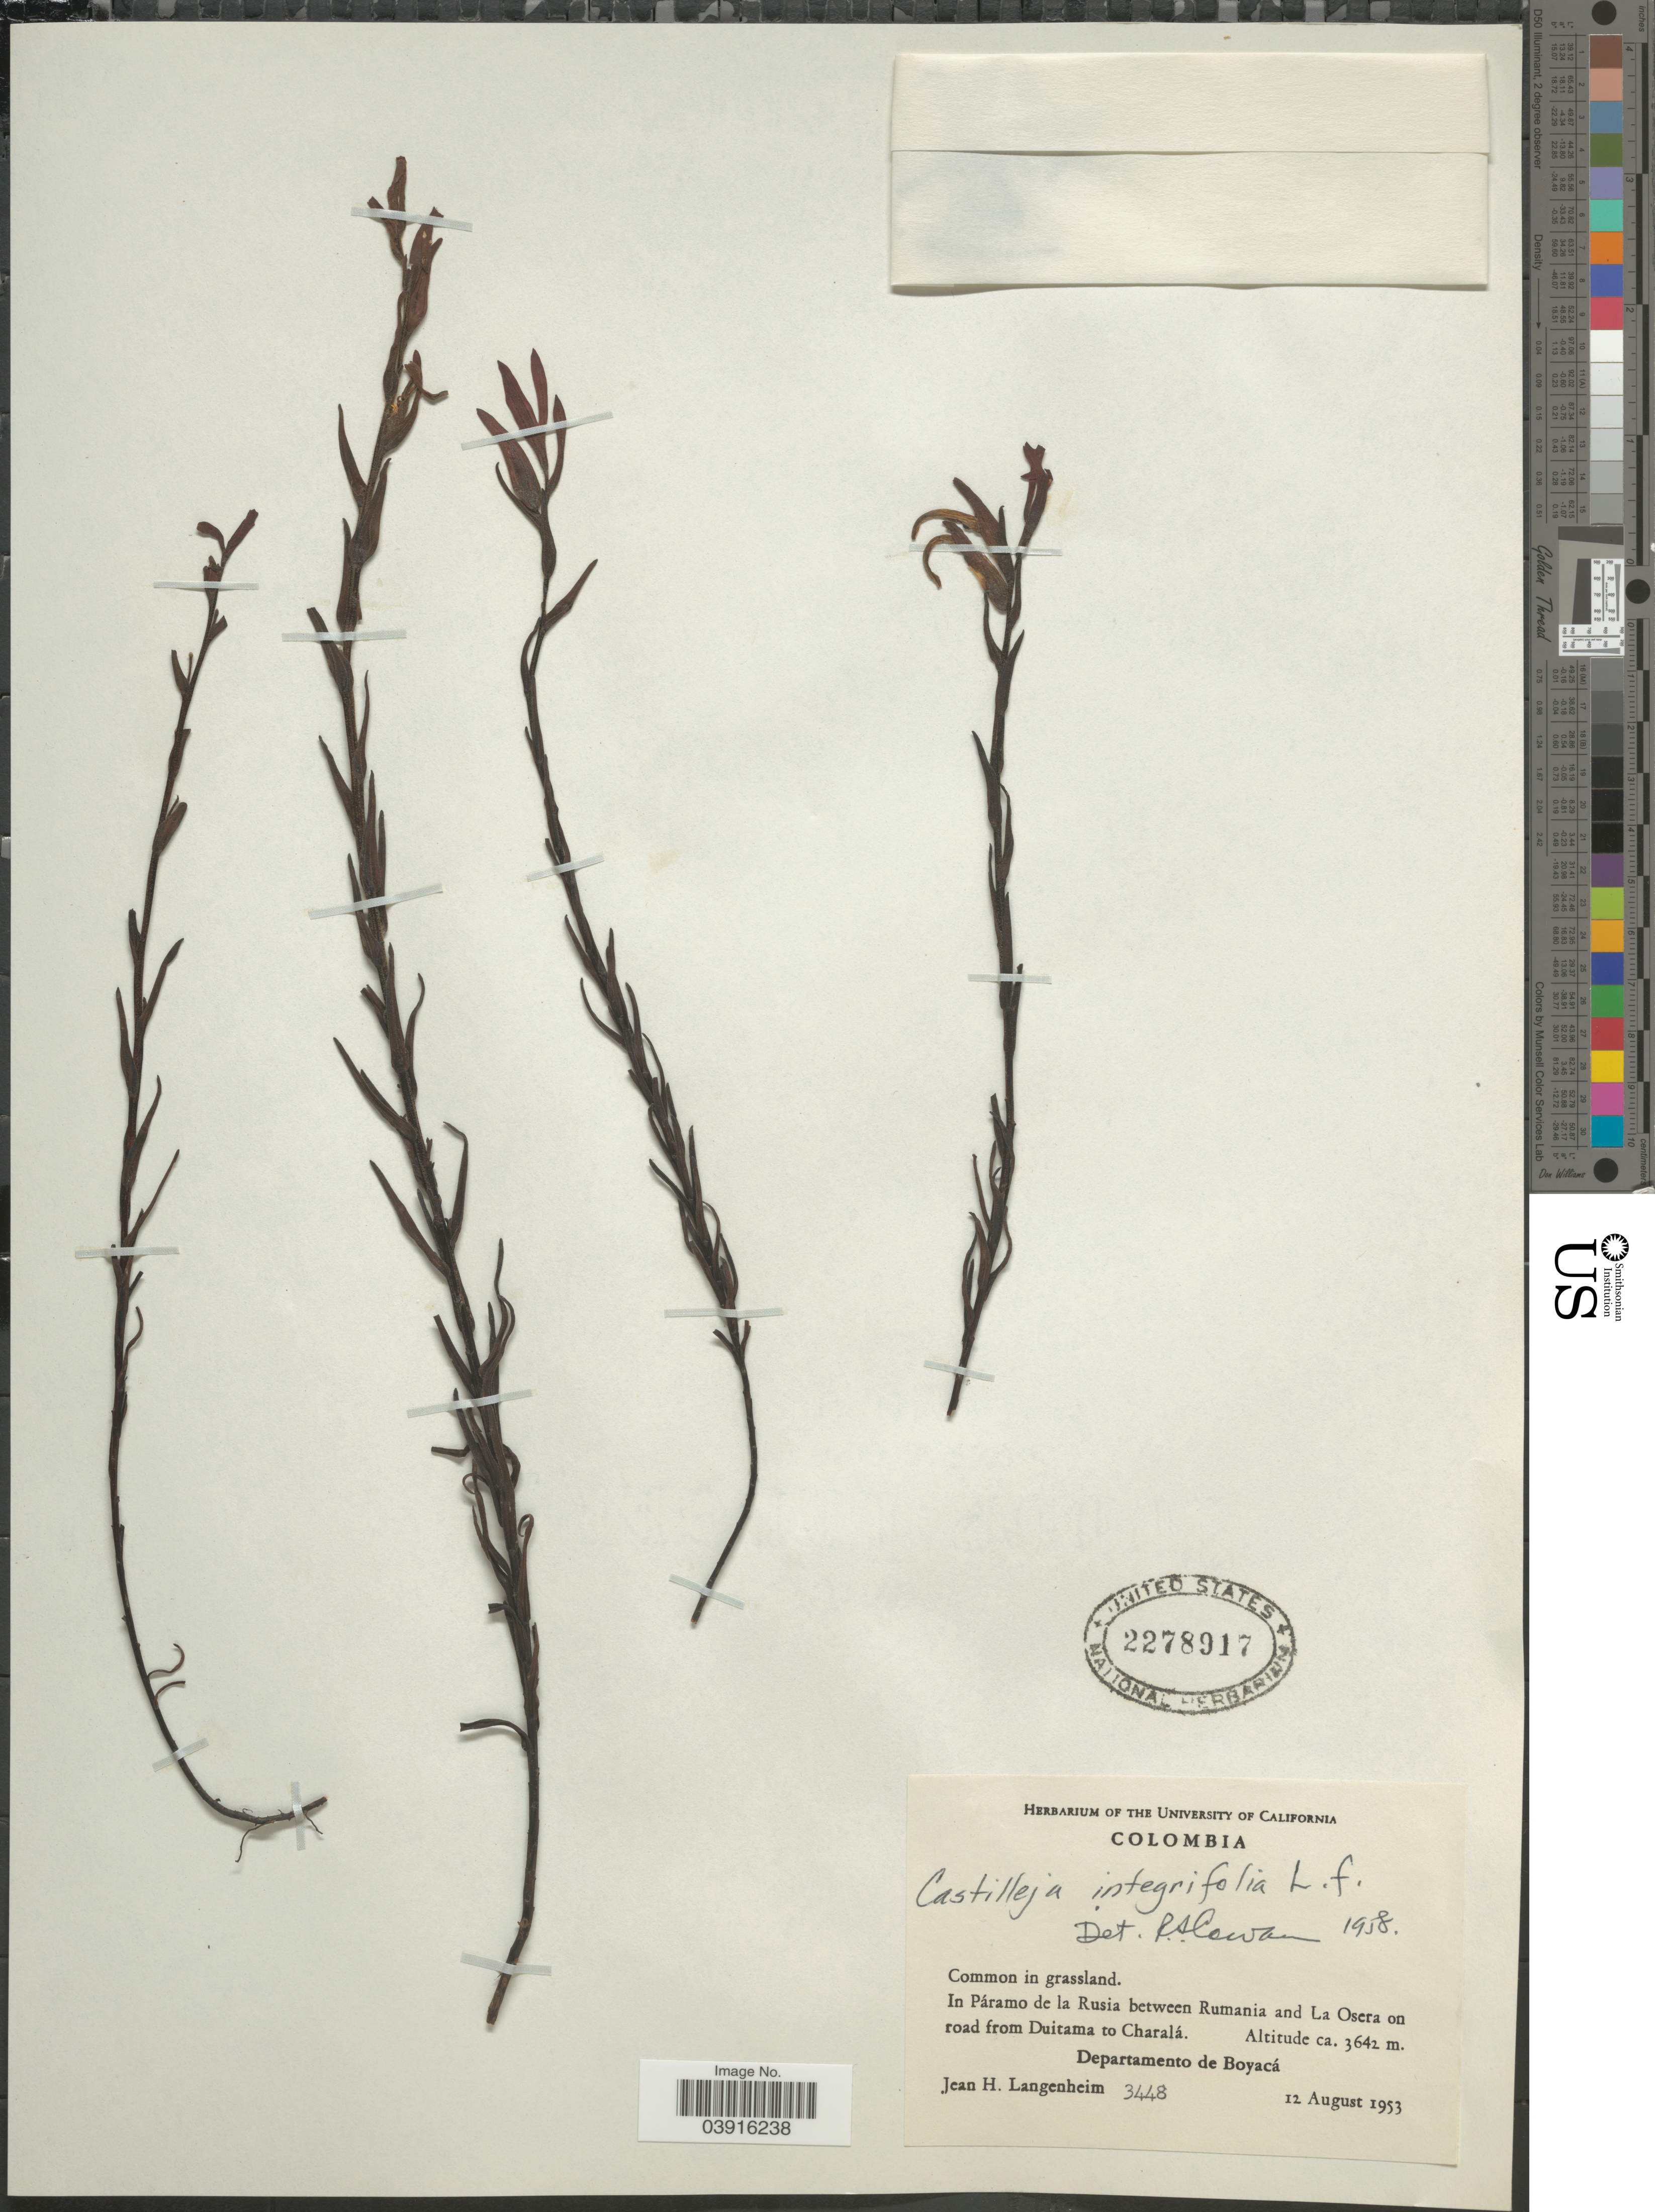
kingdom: Plantae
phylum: Tracheophyta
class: Magnoliopsida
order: Lamiales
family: Orobanchaceae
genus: Castilleja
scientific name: Castilleja fissifolia var. integrifolia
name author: (L. f.) Wedd.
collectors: J. H. Langenheim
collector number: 3448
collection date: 1953-08-12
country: Colombia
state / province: Boyacá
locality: In Páramo de la Rusia between Rumania and La Osera on road from Duitama to Charalá. Departamento de Boyacá.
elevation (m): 3642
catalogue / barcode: US 2278917